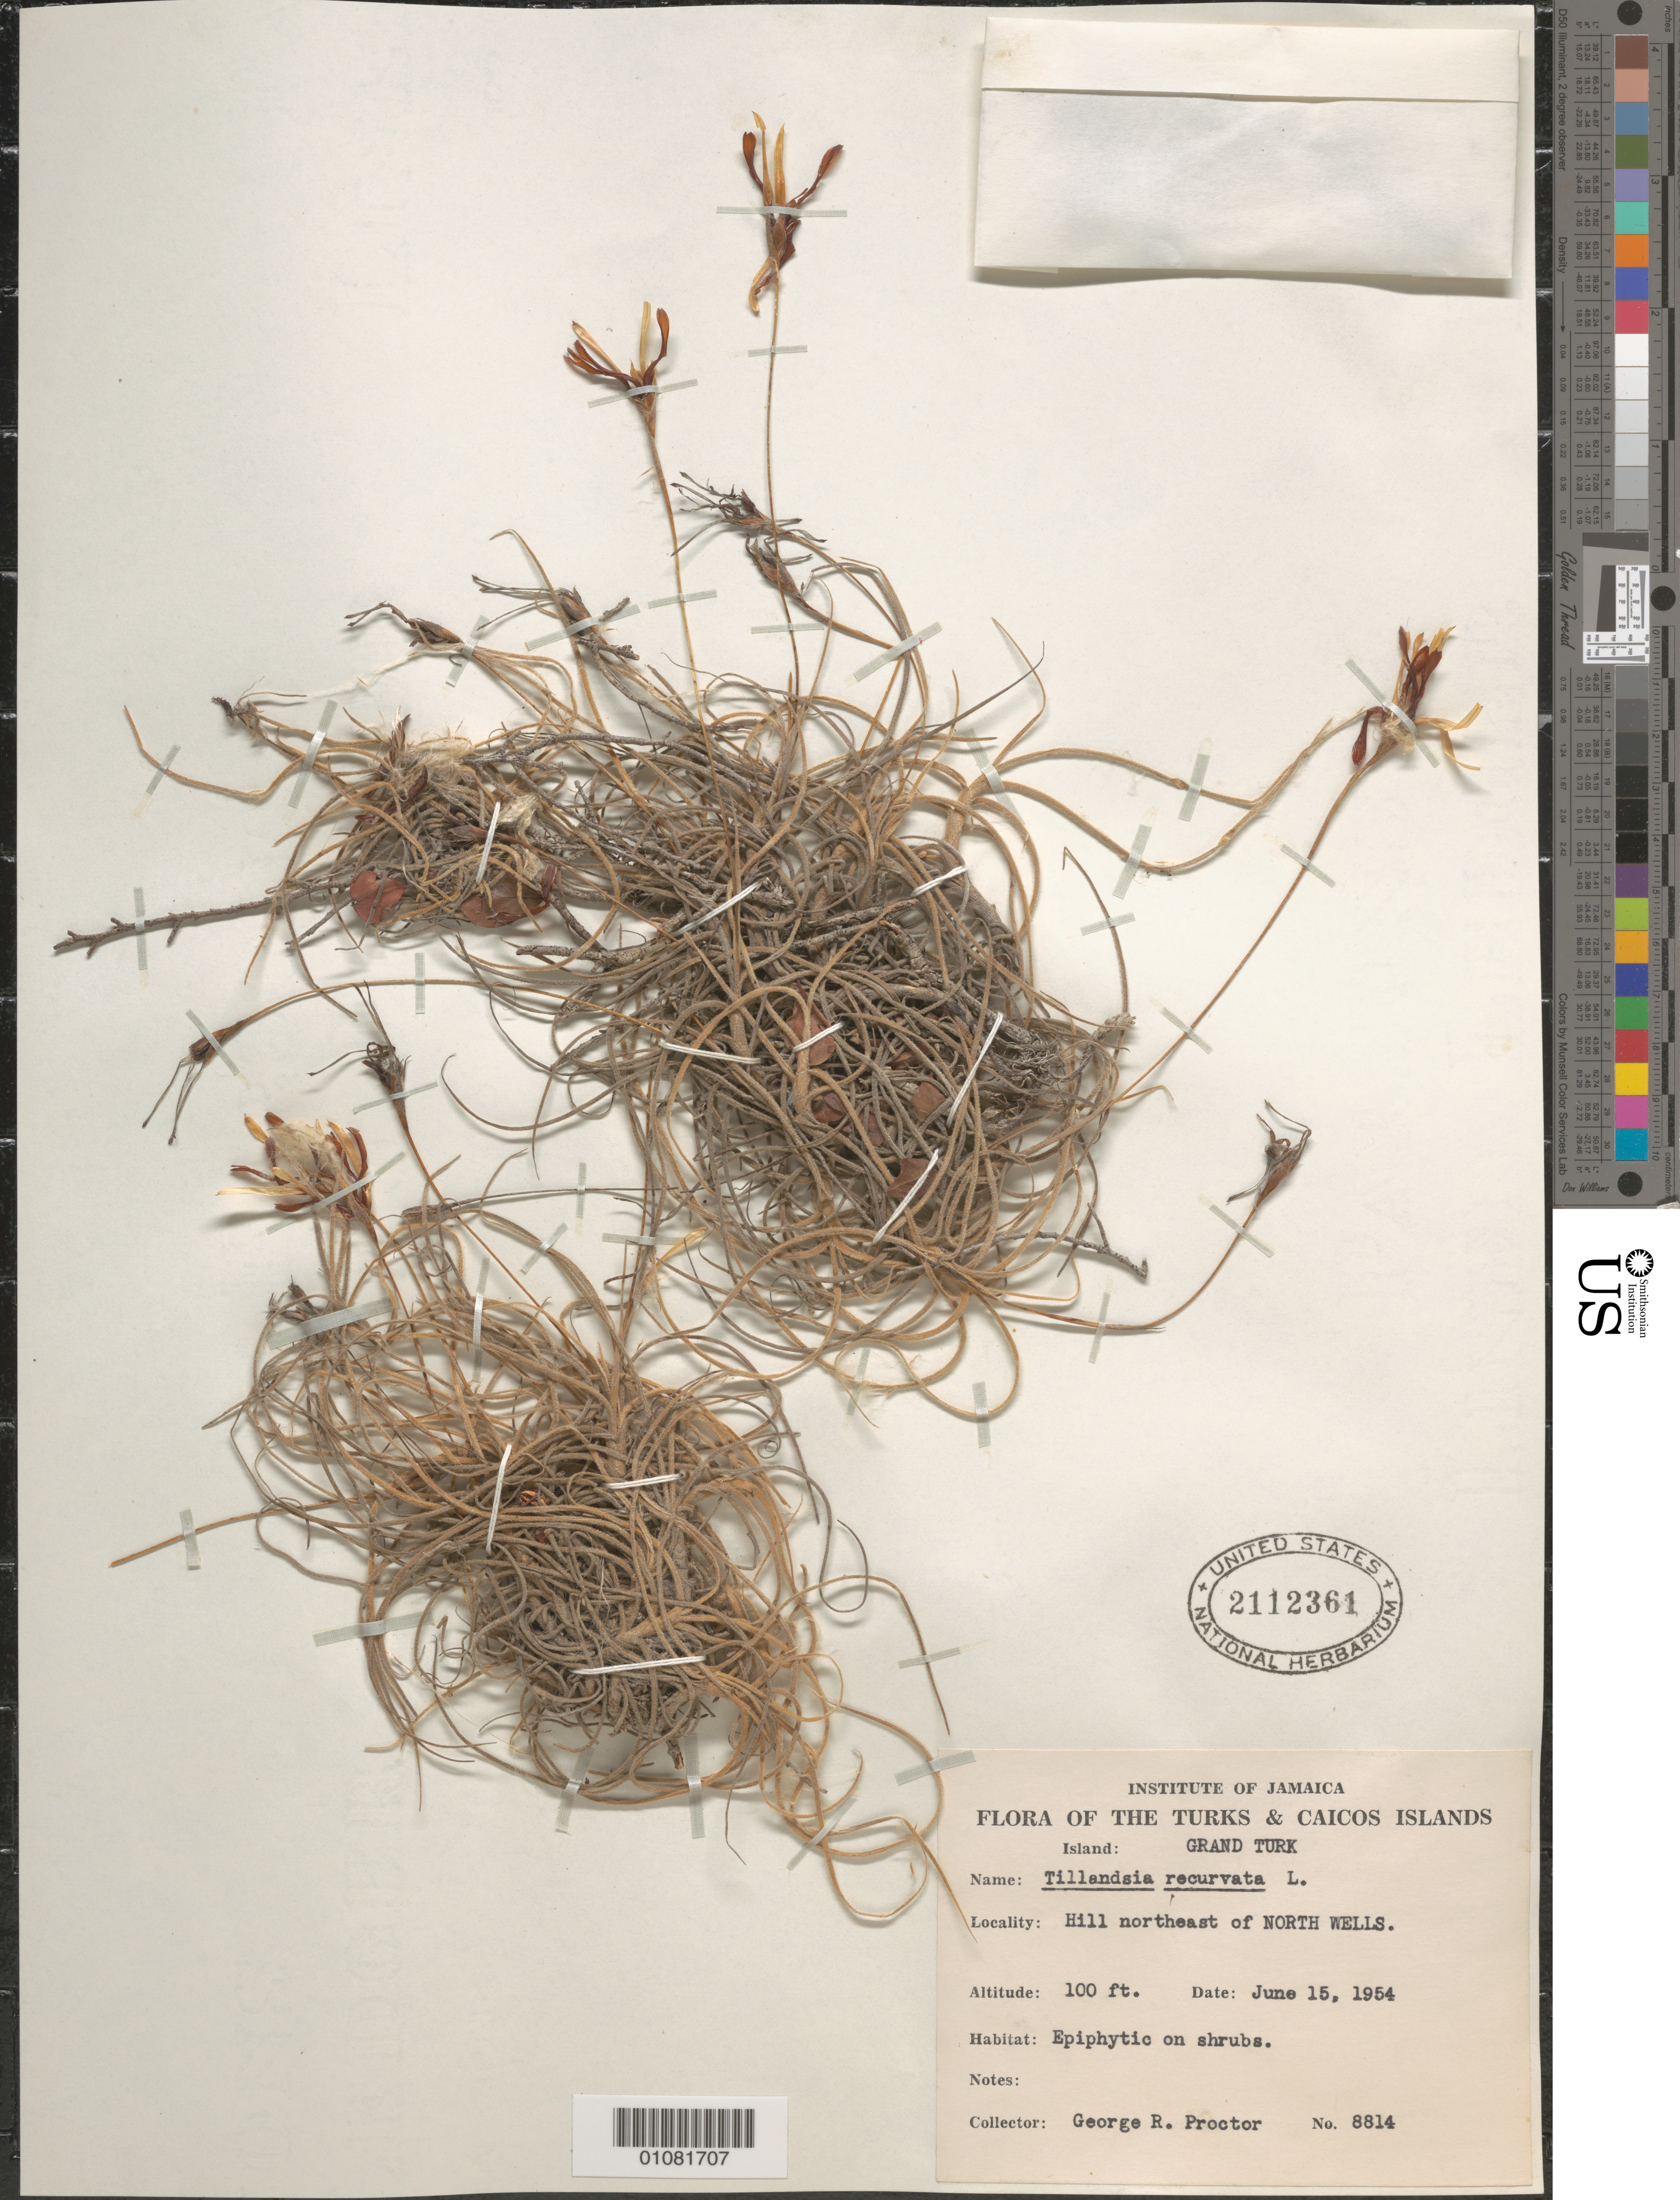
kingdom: Plantae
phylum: Tracheophyta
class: Liliopsida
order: Poales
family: Bromeliaceae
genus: Tillandsia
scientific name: Tillandsia recurvata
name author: L.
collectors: G. R. Proctor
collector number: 8814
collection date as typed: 15 Jun 1954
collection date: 1954-06-15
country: Turks and Caicos Islands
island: Grand Turk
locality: Hill NE of North Wells. Epiphytic on shrubs.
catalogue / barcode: US 2112361